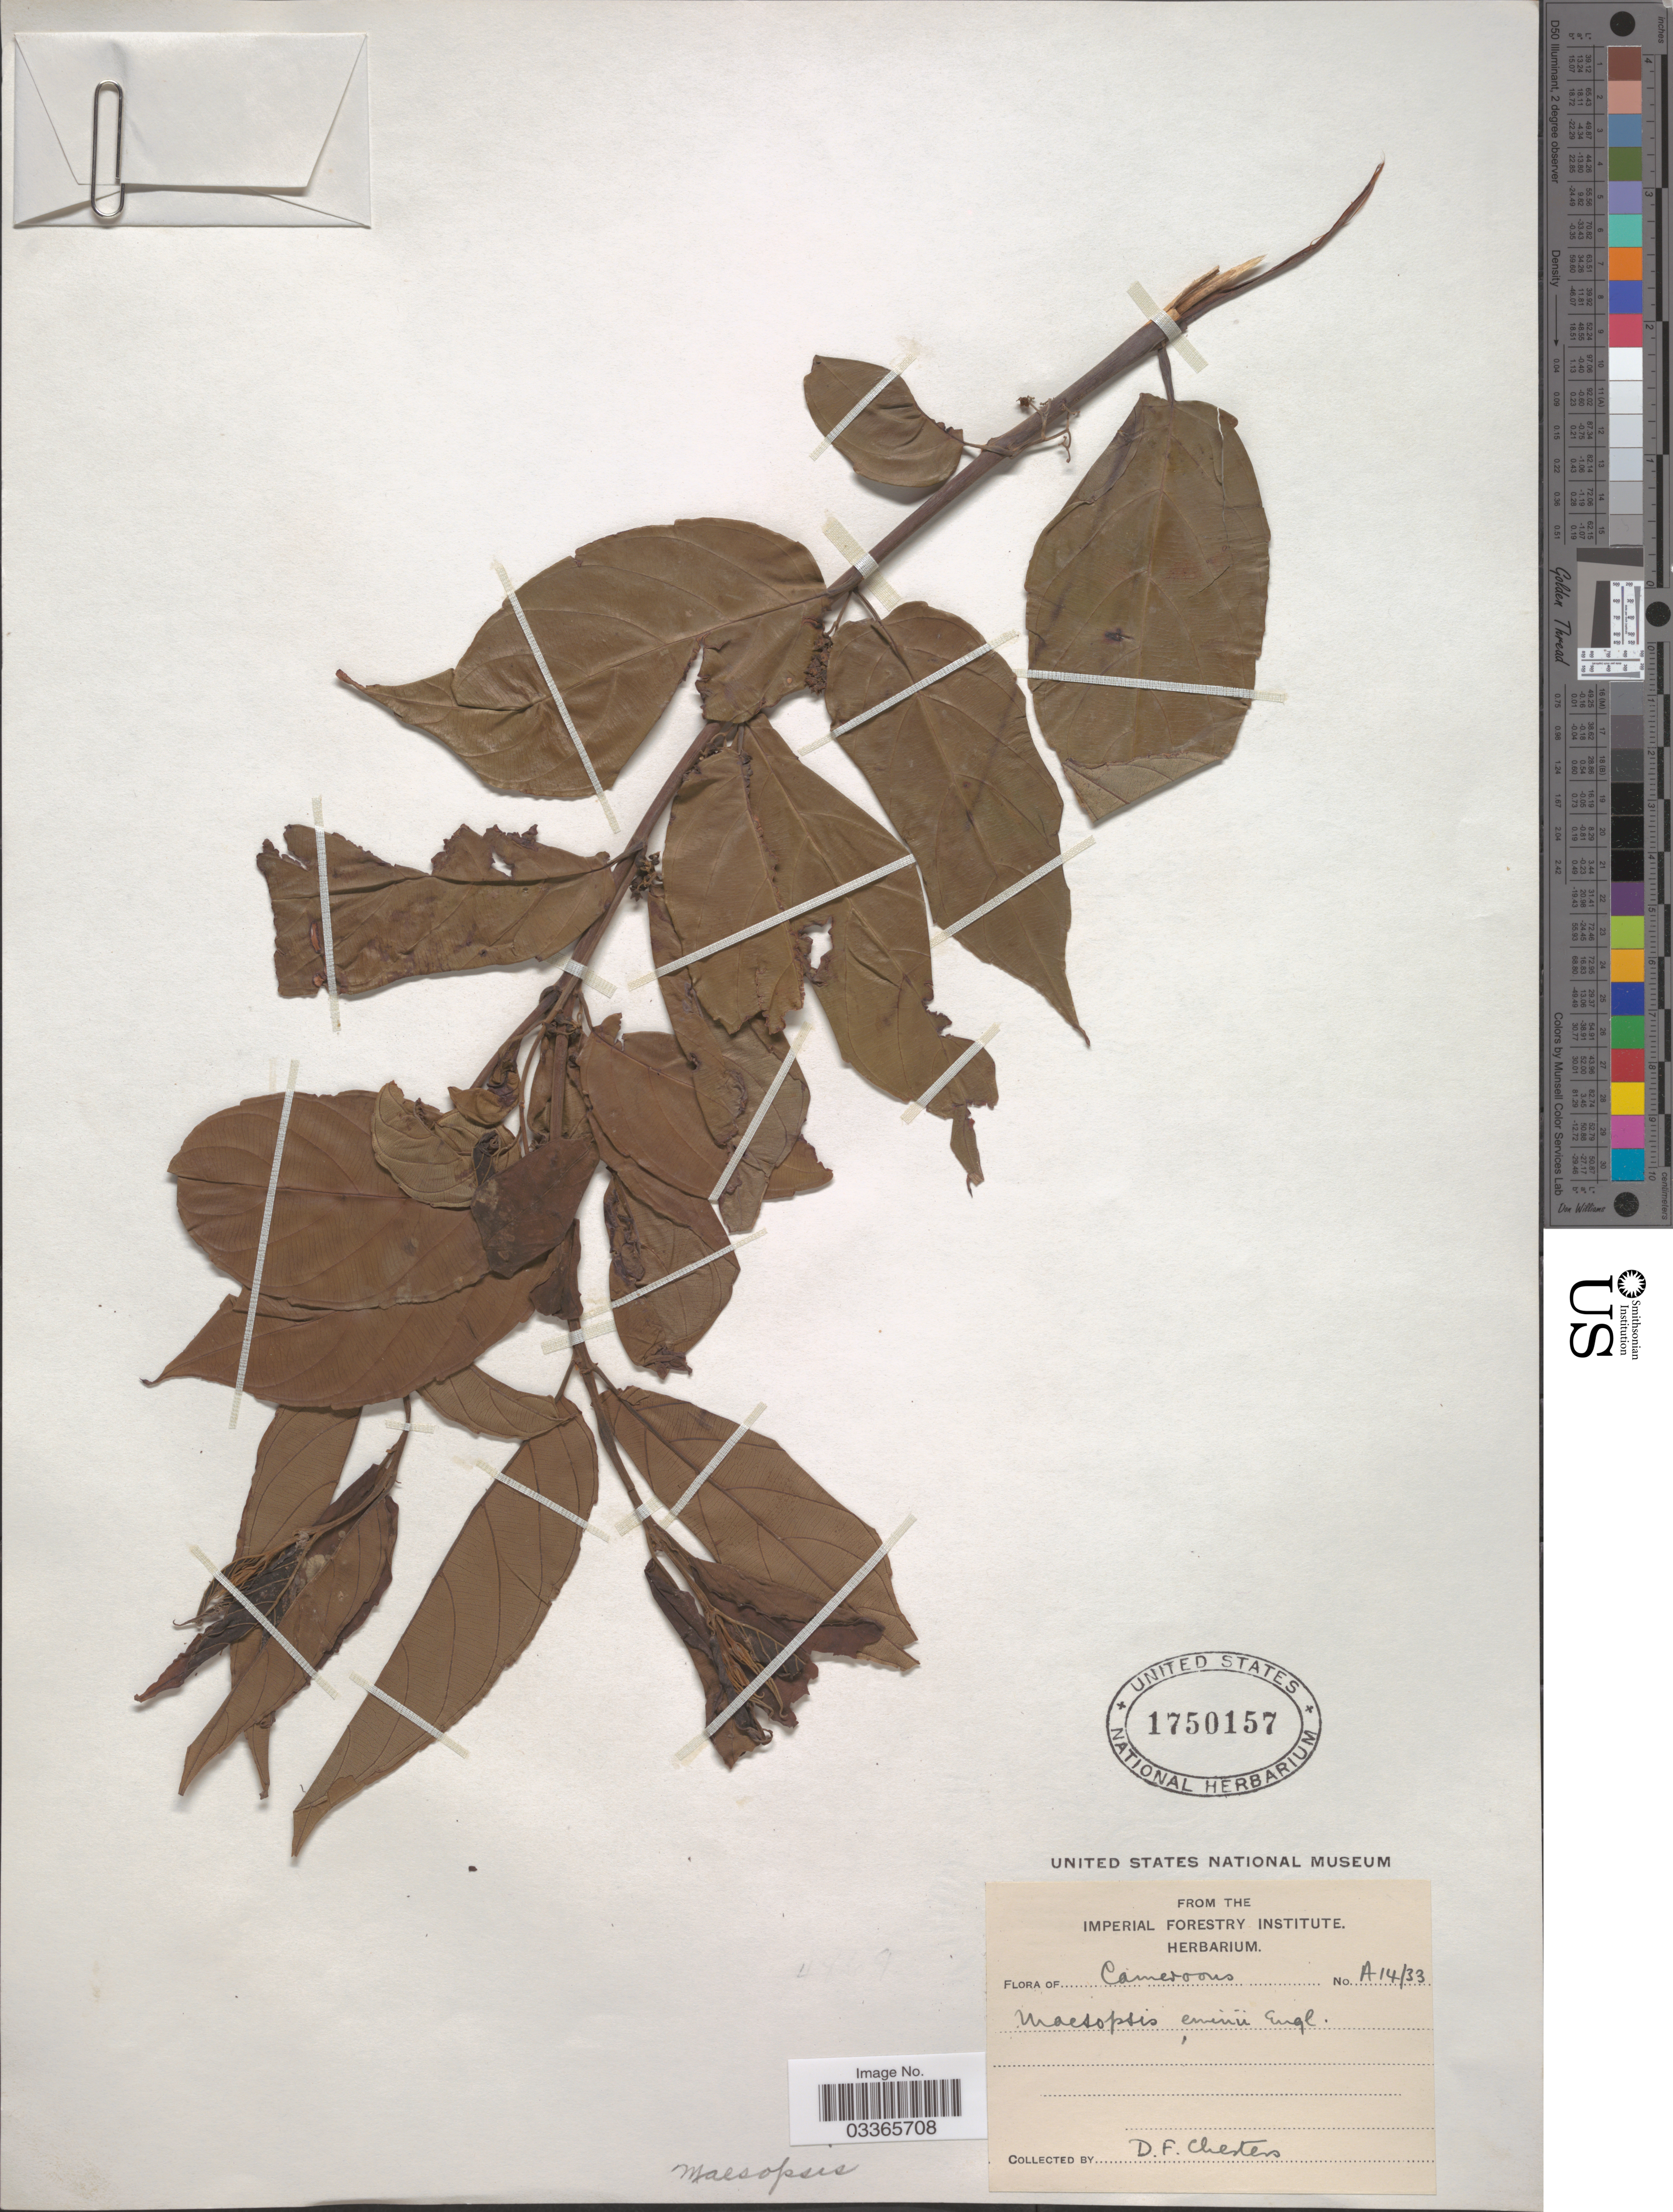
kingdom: Plantae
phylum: Tracheophyta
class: Magnoliopsida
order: Rosales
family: Rhamnaceae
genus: Maesopsis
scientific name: Maesopsis eminii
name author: Engl.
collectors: D. Chesters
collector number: A14/33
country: Cameroon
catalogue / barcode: US 1750157